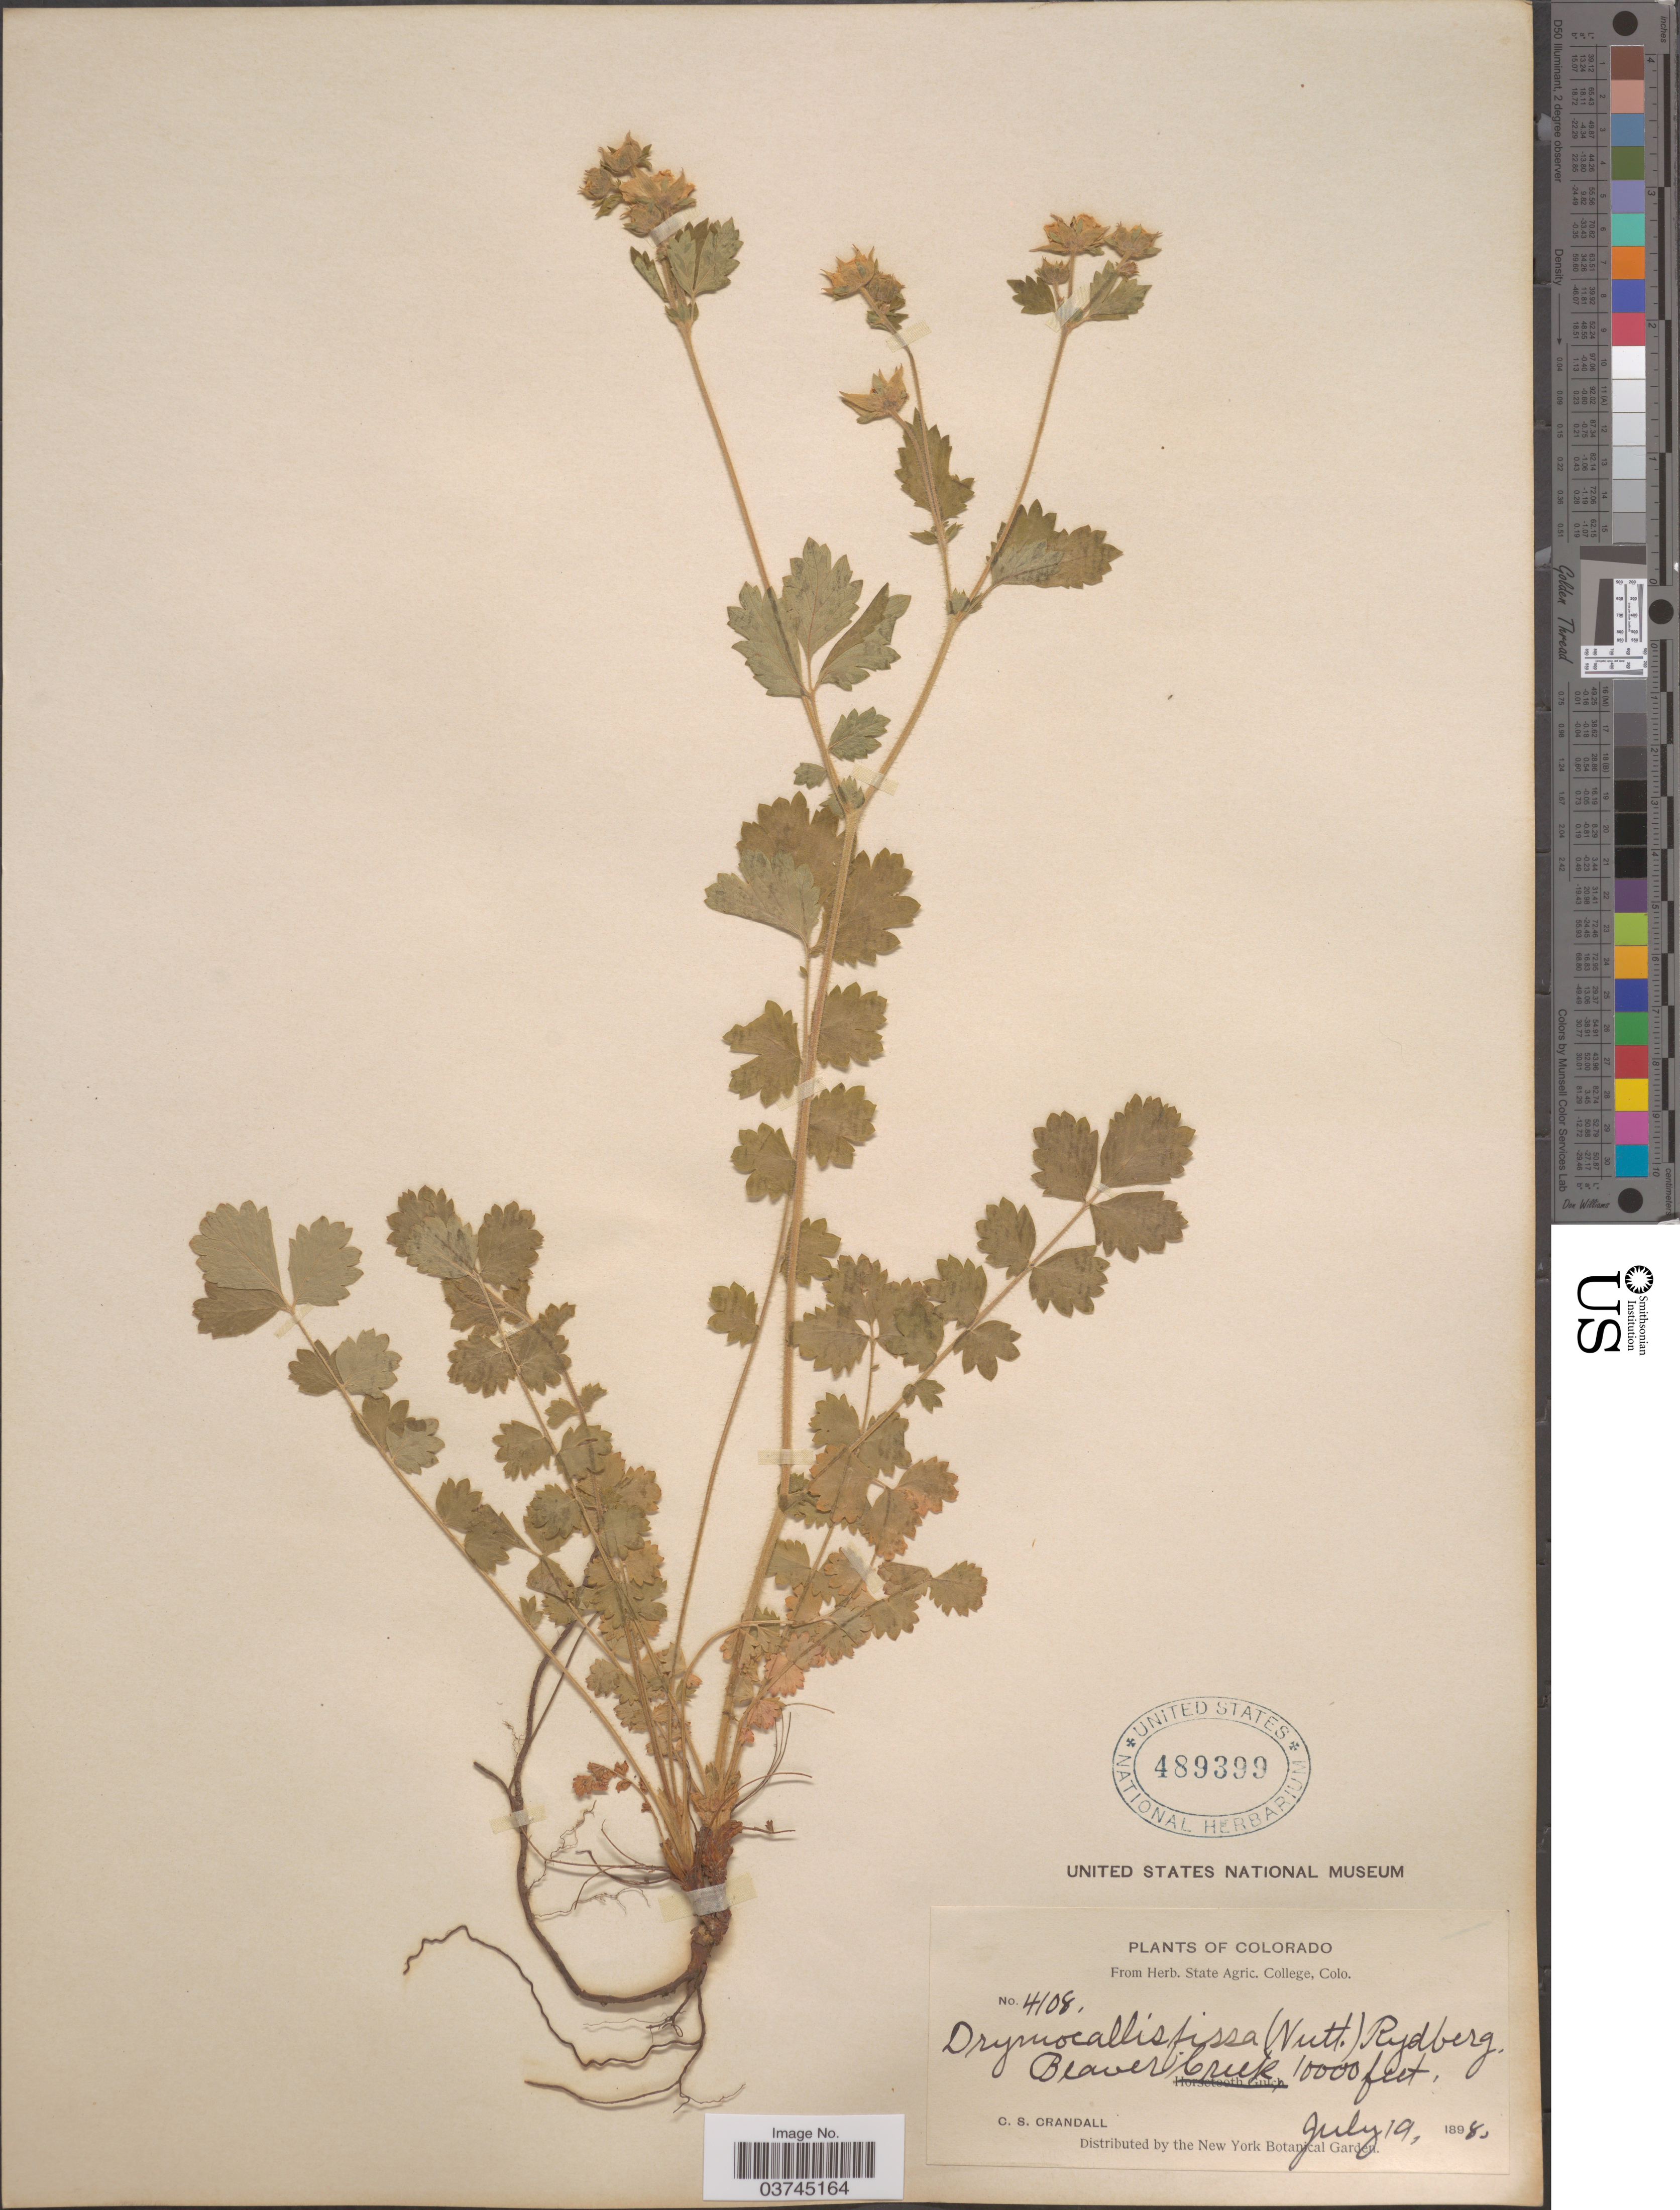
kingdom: Plantae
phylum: Tracheophyta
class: Magnoliopsida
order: Rosales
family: Rosaceae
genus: Drymocallis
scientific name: Drymocallis fissa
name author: (Nutt.) Rydb.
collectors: C. Crandall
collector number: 4108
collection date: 1898-07-19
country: United States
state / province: Colorado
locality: Beaver Creek.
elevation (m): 3048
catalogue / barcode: US 489399